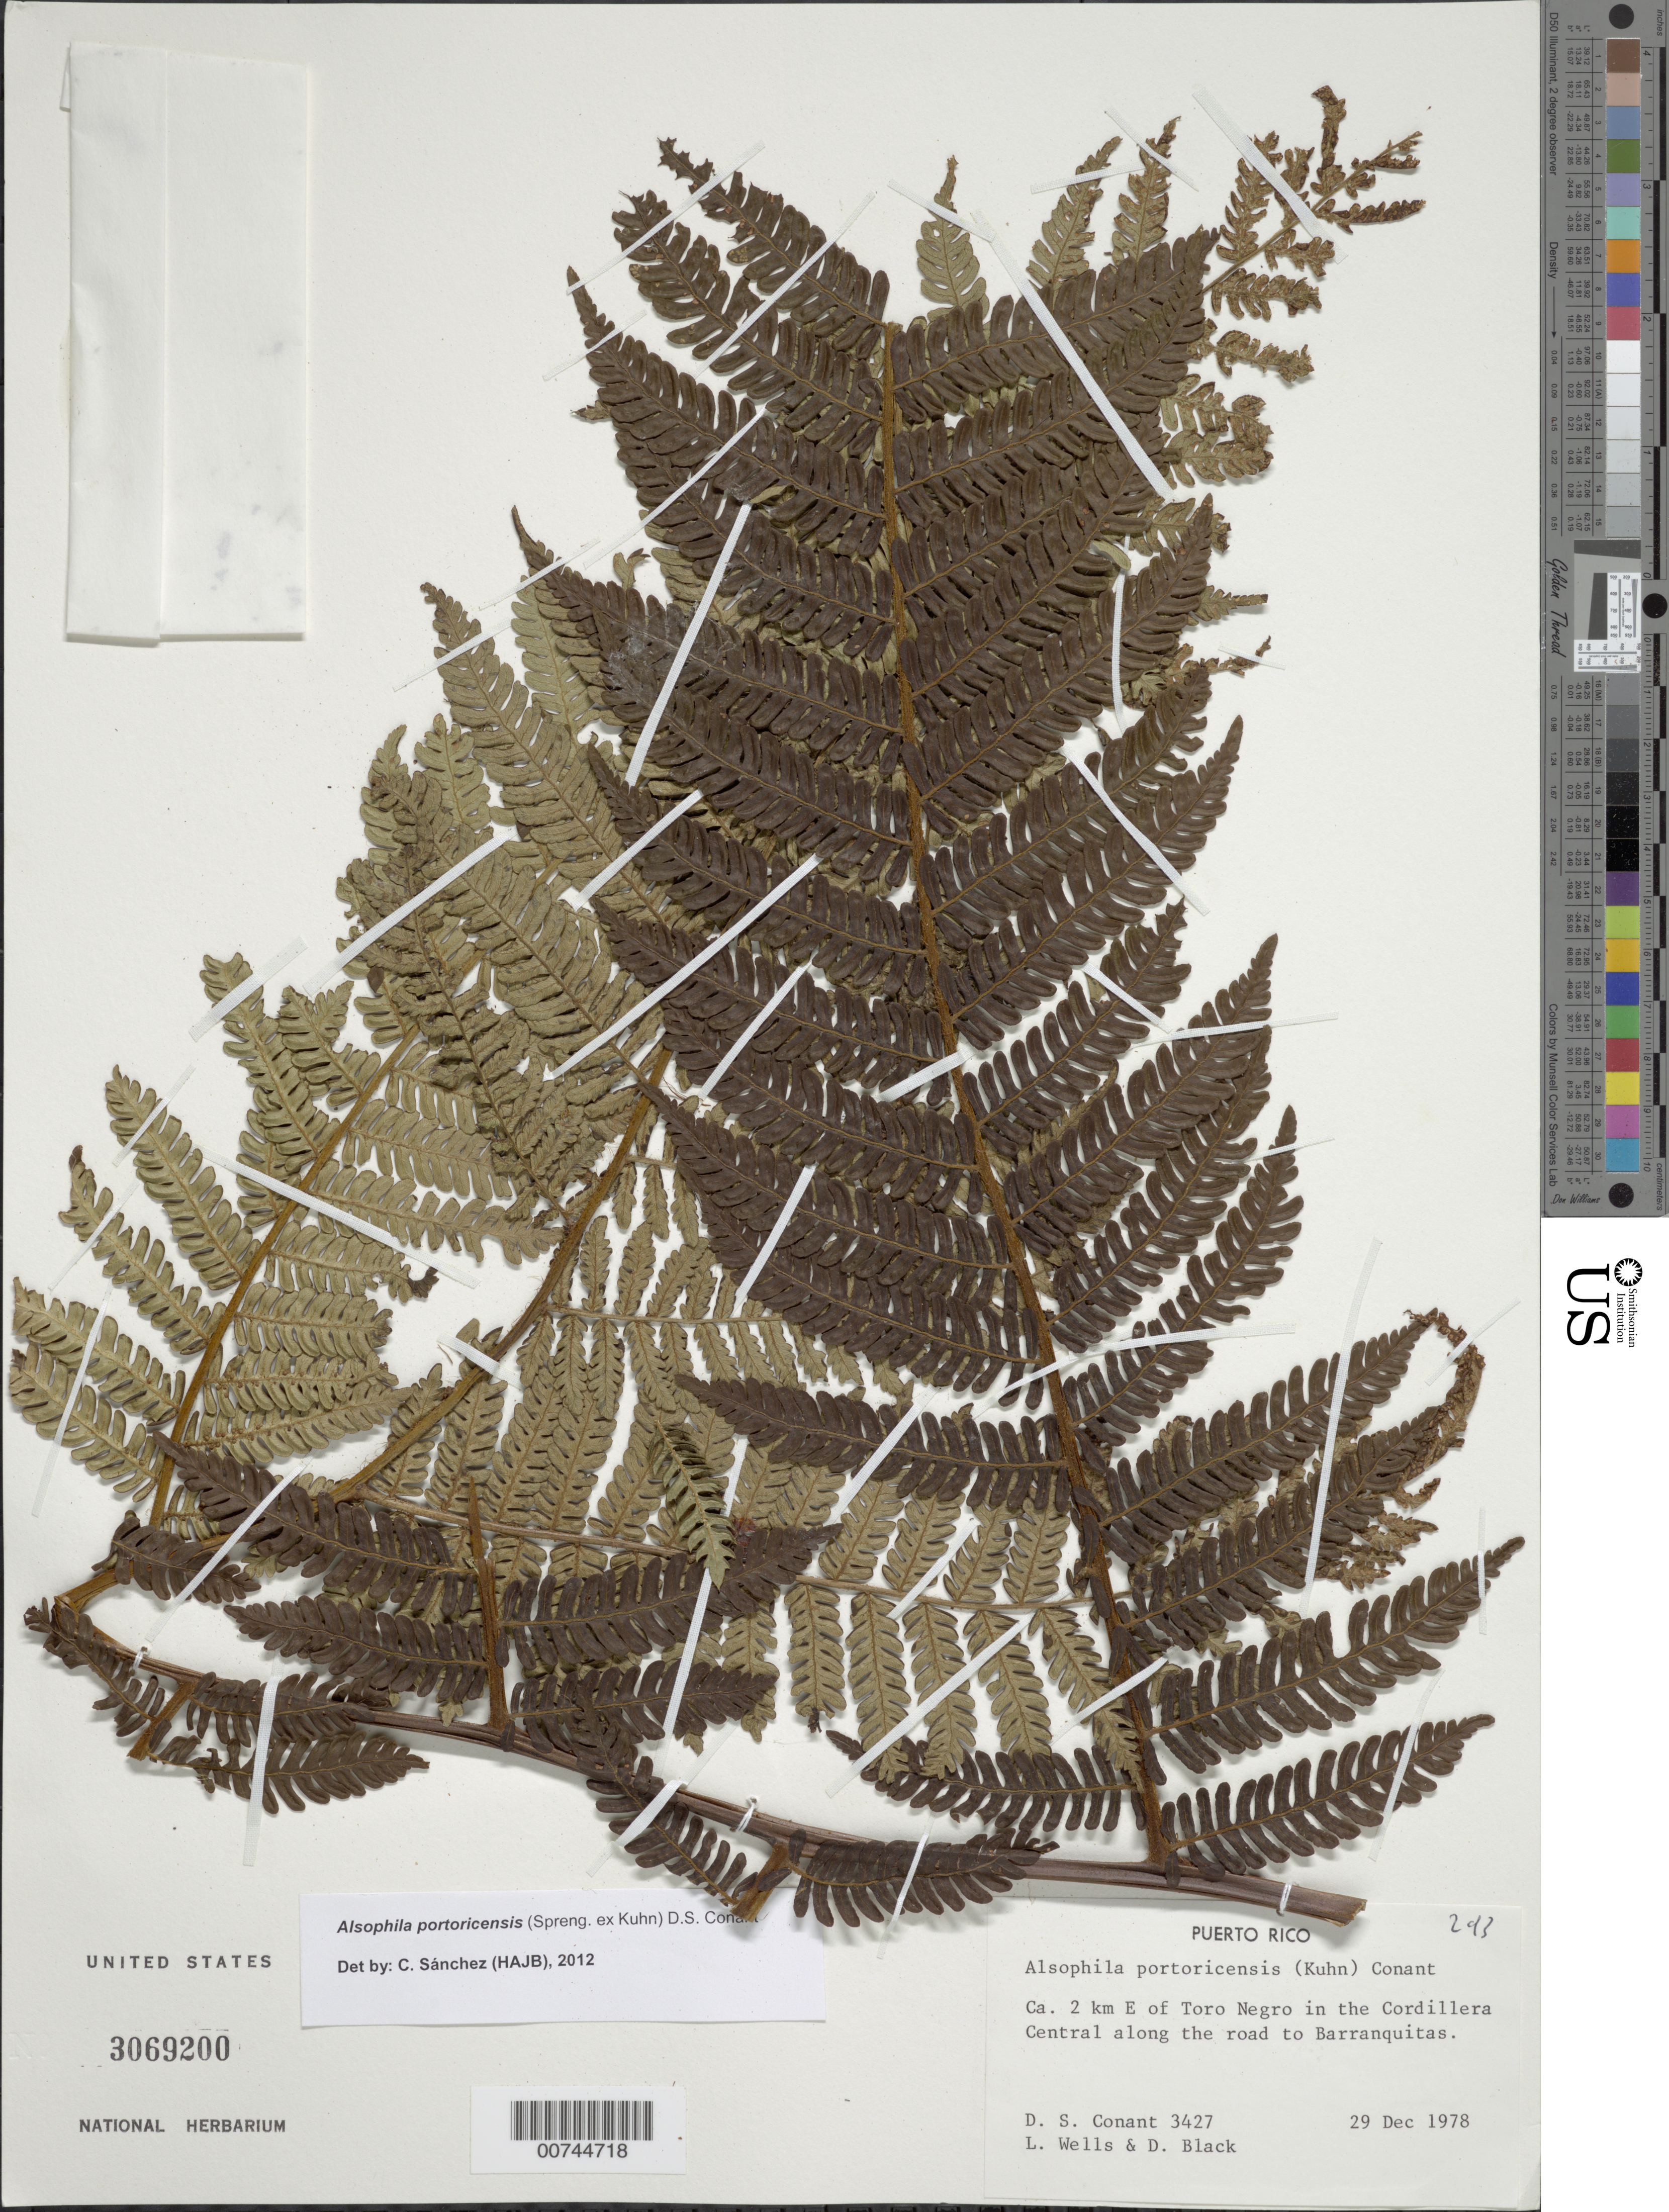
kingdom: Plantae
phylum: Tracheophyta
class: Polypodiopsida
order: Cyatheales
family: Cyatheaceae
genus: Alsophila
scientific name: Alsophila portoricensis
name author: (Spreng. ex Kuhn) D.S. Conant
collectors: D. S. Conant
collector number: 3427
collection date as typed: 29 Dec 1978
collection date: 1978-12-29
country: Puerto Rico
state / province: Villalba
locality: Ca. 2 km E of Toro Negro in The Cordillera Central along the road to Barranquitas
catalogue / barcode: US 3069200